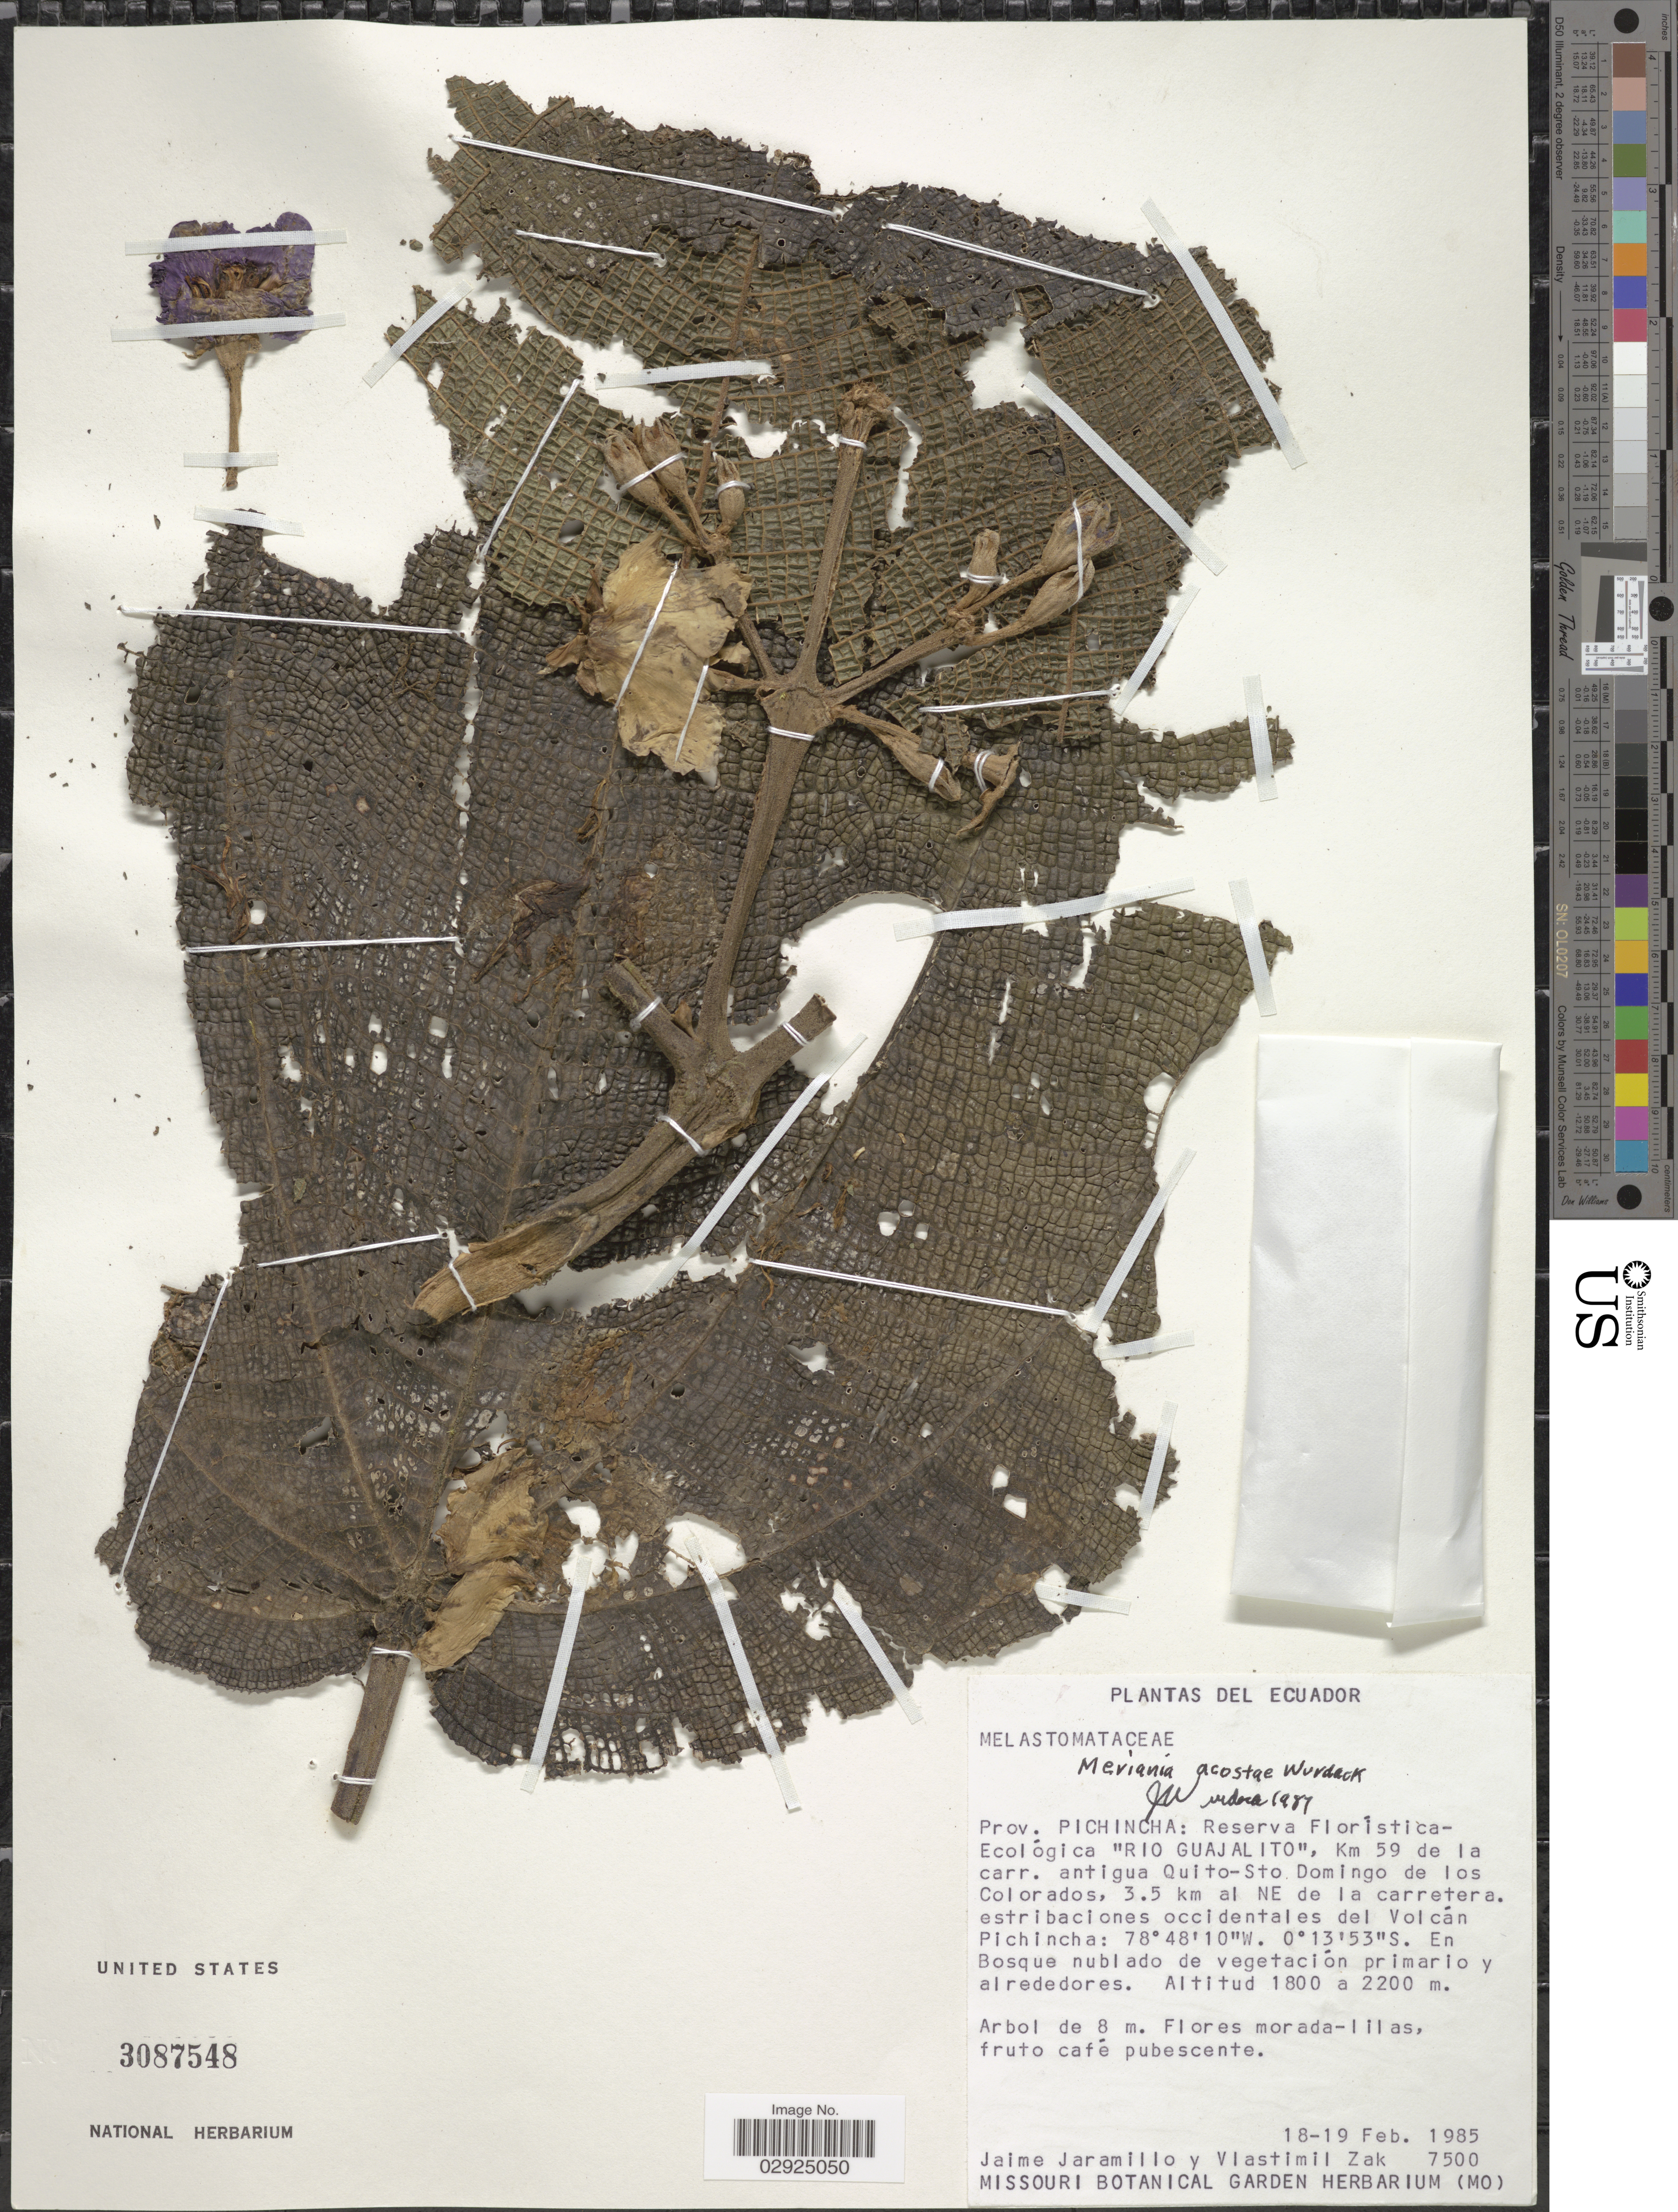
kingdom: Plantae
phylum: Tracheophyta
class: Magnoliopsida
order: Myrtales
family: Melastomataceae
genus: Meriania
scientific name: Meriania acostae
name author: Wurdack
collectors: J. Jaramillo & V. Zak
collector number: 7500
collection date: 1985-02-18/1985-02-19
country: Ecuador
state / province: Pichincha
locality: Prov. Pichincha: Reserva Floristica-Ecológica "Rio Guajalito" Km 59 de la carr. antigua Quito-Sto. Domingo de los Colorados, 3.5 km al NE de la carretera, estribaciones occidentales del Volcán Pichincha.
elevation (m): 1800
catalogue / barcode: US 3087548